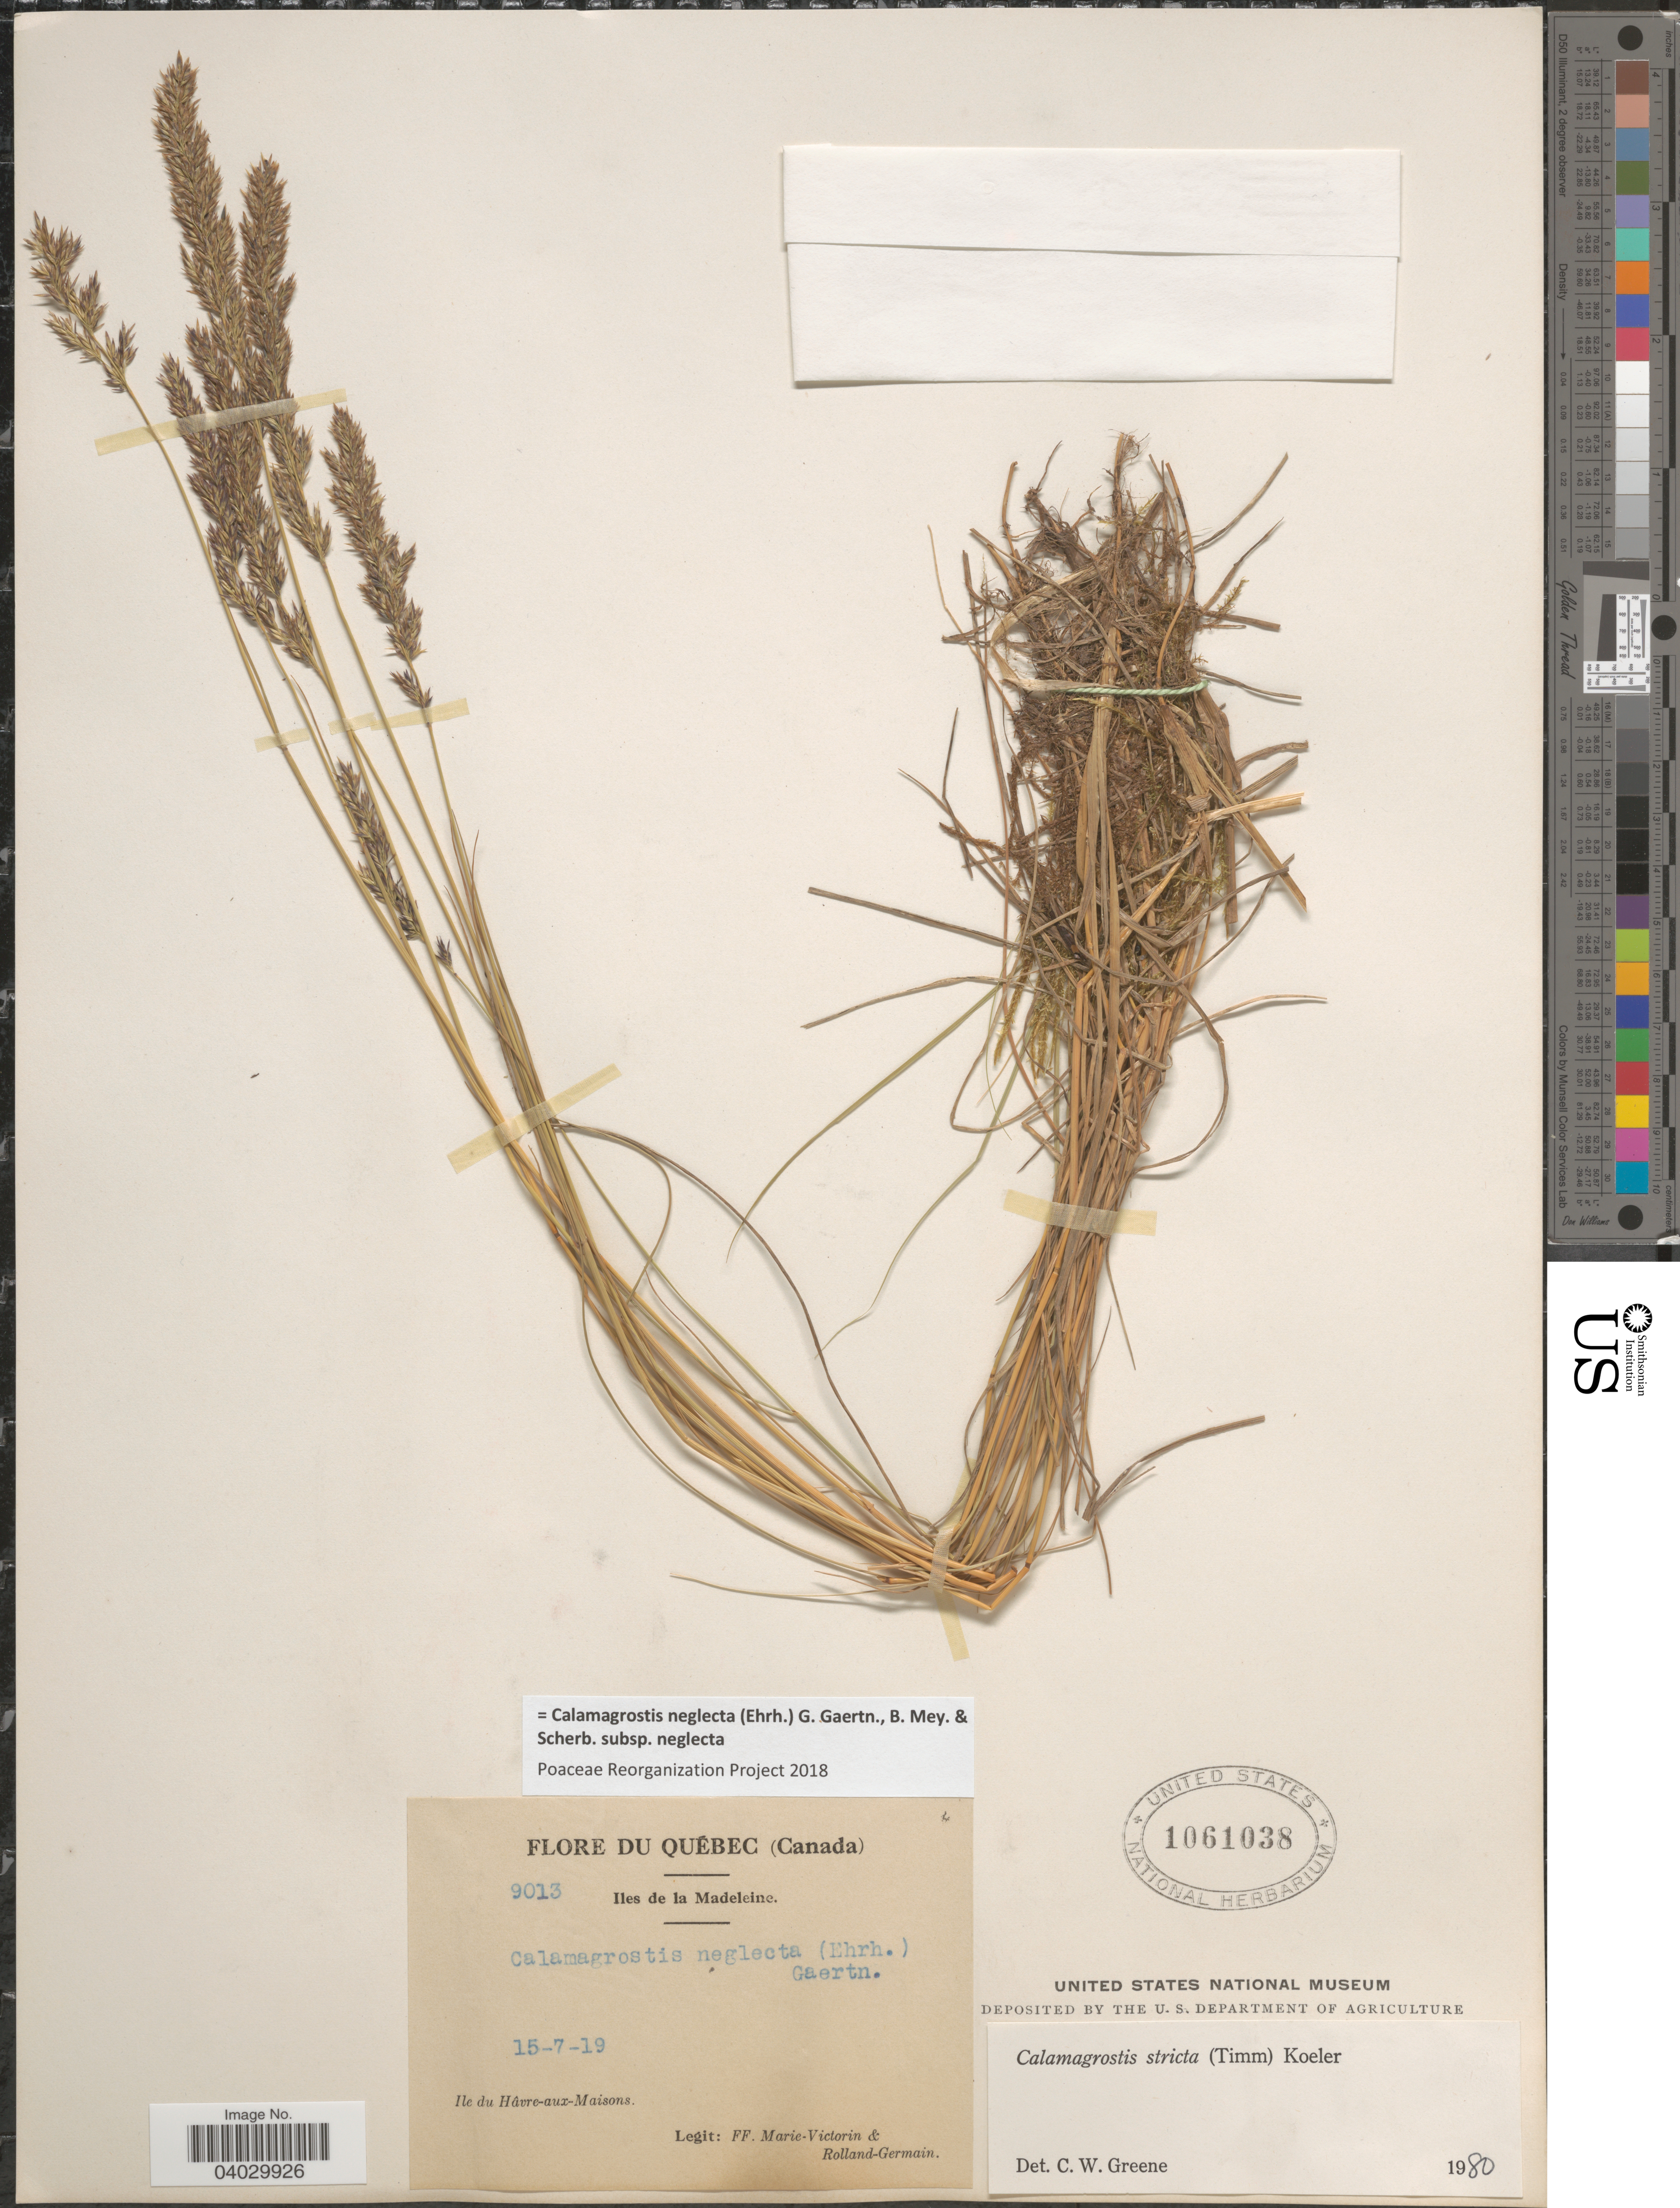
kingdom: Plantae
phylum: Tracheophyta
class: Liliopsida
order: Poales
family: Poaceae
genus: Calamagrostis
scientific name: Calamagrostis neglecta subsp. neglecta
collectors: F. Marie-Victorin & Rolland-Germain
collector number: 9013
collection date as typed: Transcribed d/m/y: 15/7/19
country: Canada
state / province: Quebec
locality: Iles de la Madeleine. Ile du Hâvre-aux-Maisons.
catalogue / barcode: US 1061038